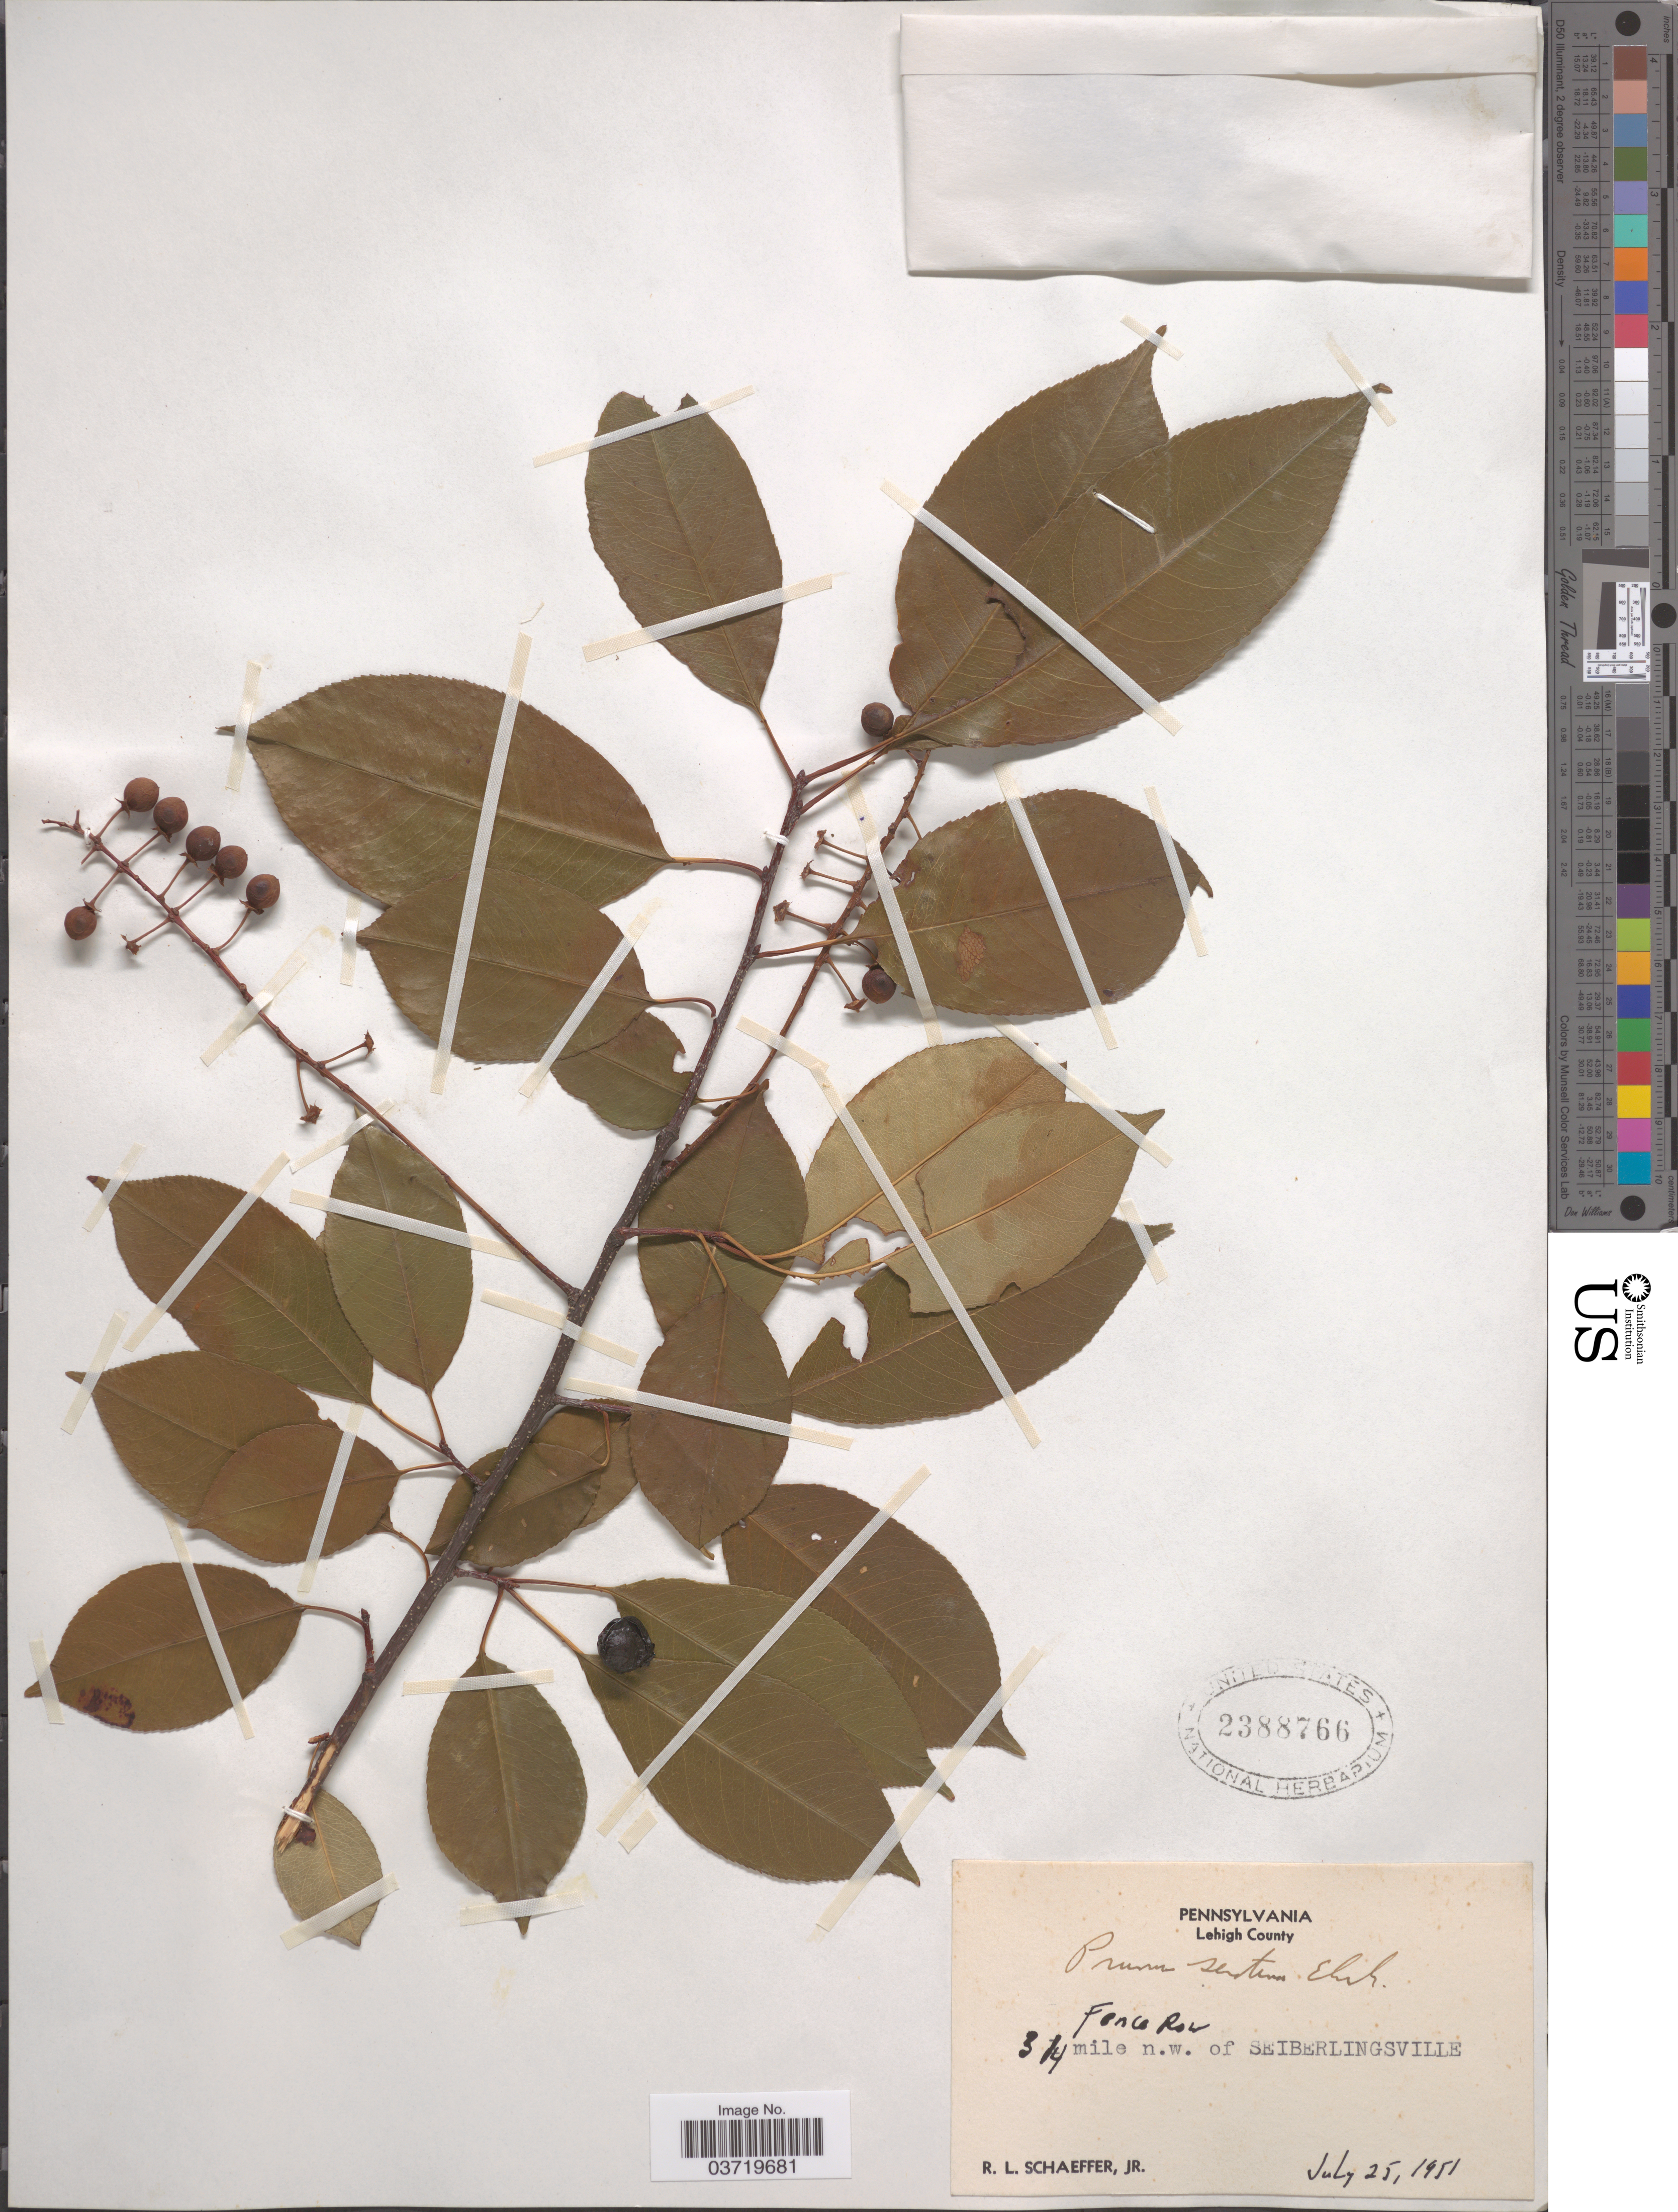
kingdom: Plantae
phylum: Tracheophyta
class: Magnoliopsida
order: Rosales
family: Rosaceae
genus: Prunus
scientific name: Prunus serotina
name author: Ehrh.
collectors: R. L. Schaeffer Jr.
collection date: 1951-07-25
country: United States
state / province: Pennsylvania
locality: Lehigh County. Fence Row. ¾ mile n.w. of Seiberlingsville.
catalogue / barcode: US 2388766